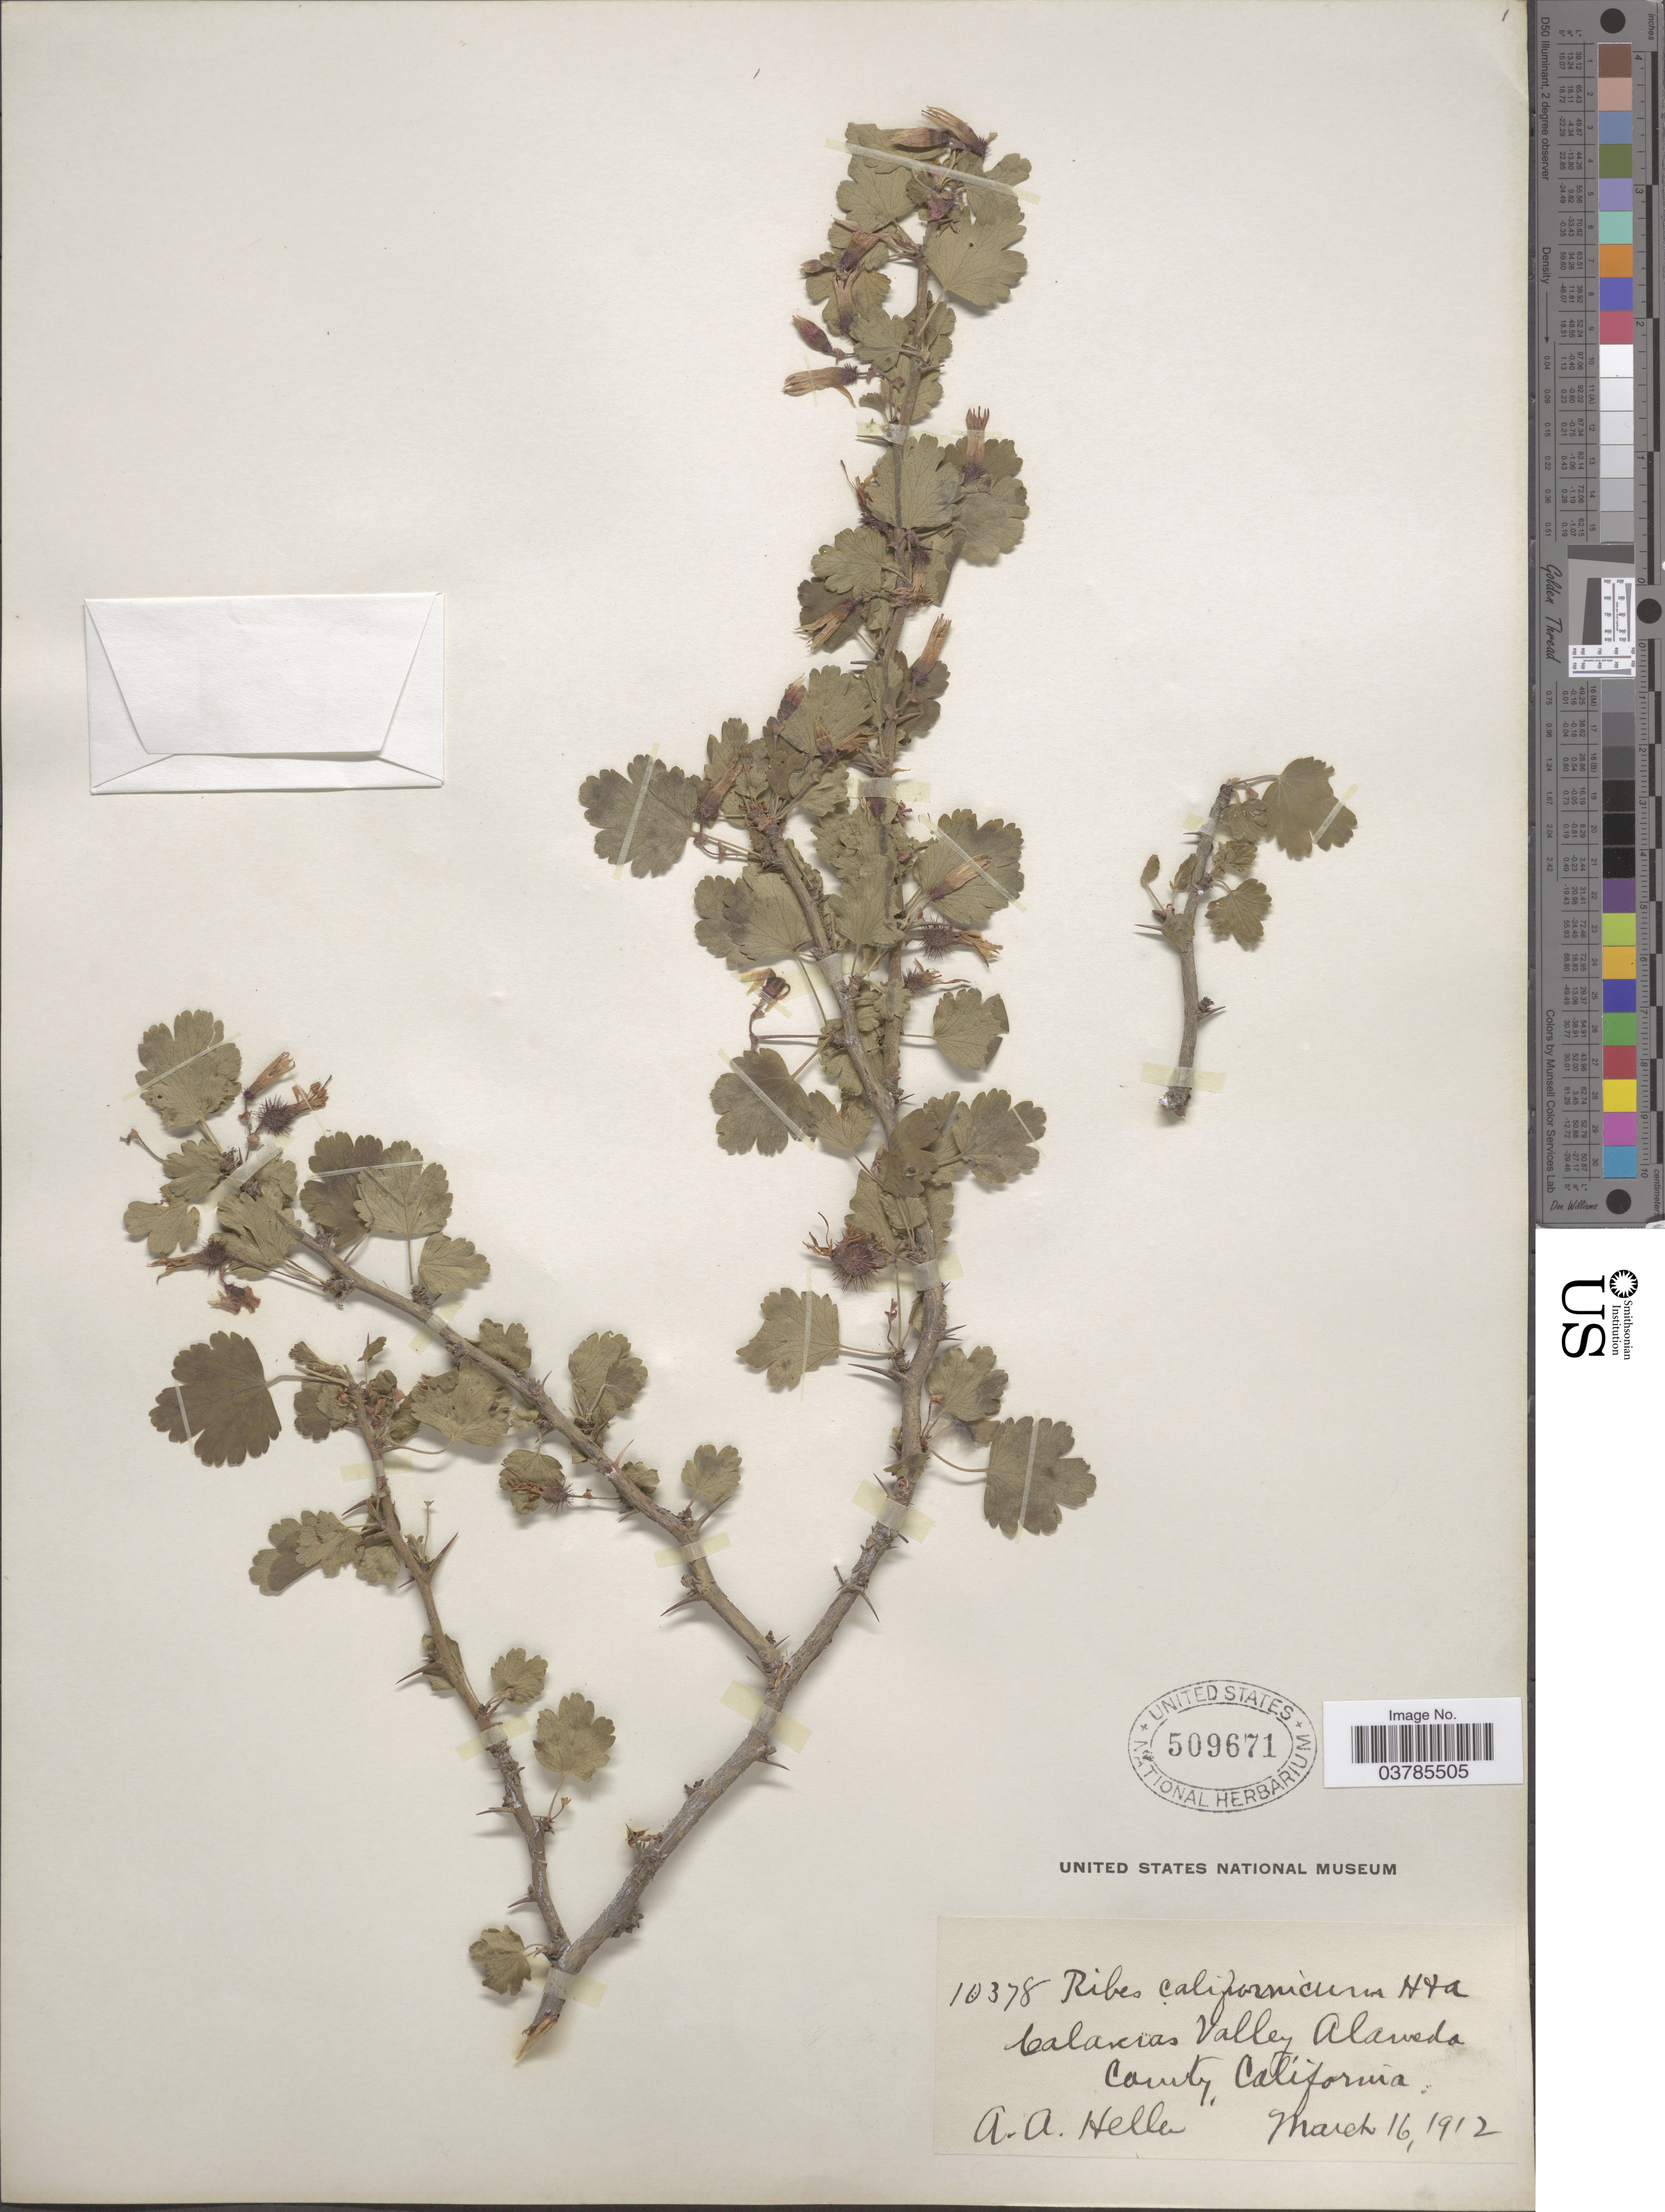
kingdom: Plantae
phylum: Tracheophyta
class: Magnoliopsida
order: Saxifragales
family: Grossulariaceae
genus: Ribes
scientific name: Ribes californicum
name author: Hook. & Arn.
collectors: A. A. Heller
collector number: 10378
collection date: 1912-03-16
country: United States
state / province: California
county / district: Alameda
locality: Calaveras Valley, Alameda County.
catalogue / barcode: US 509671